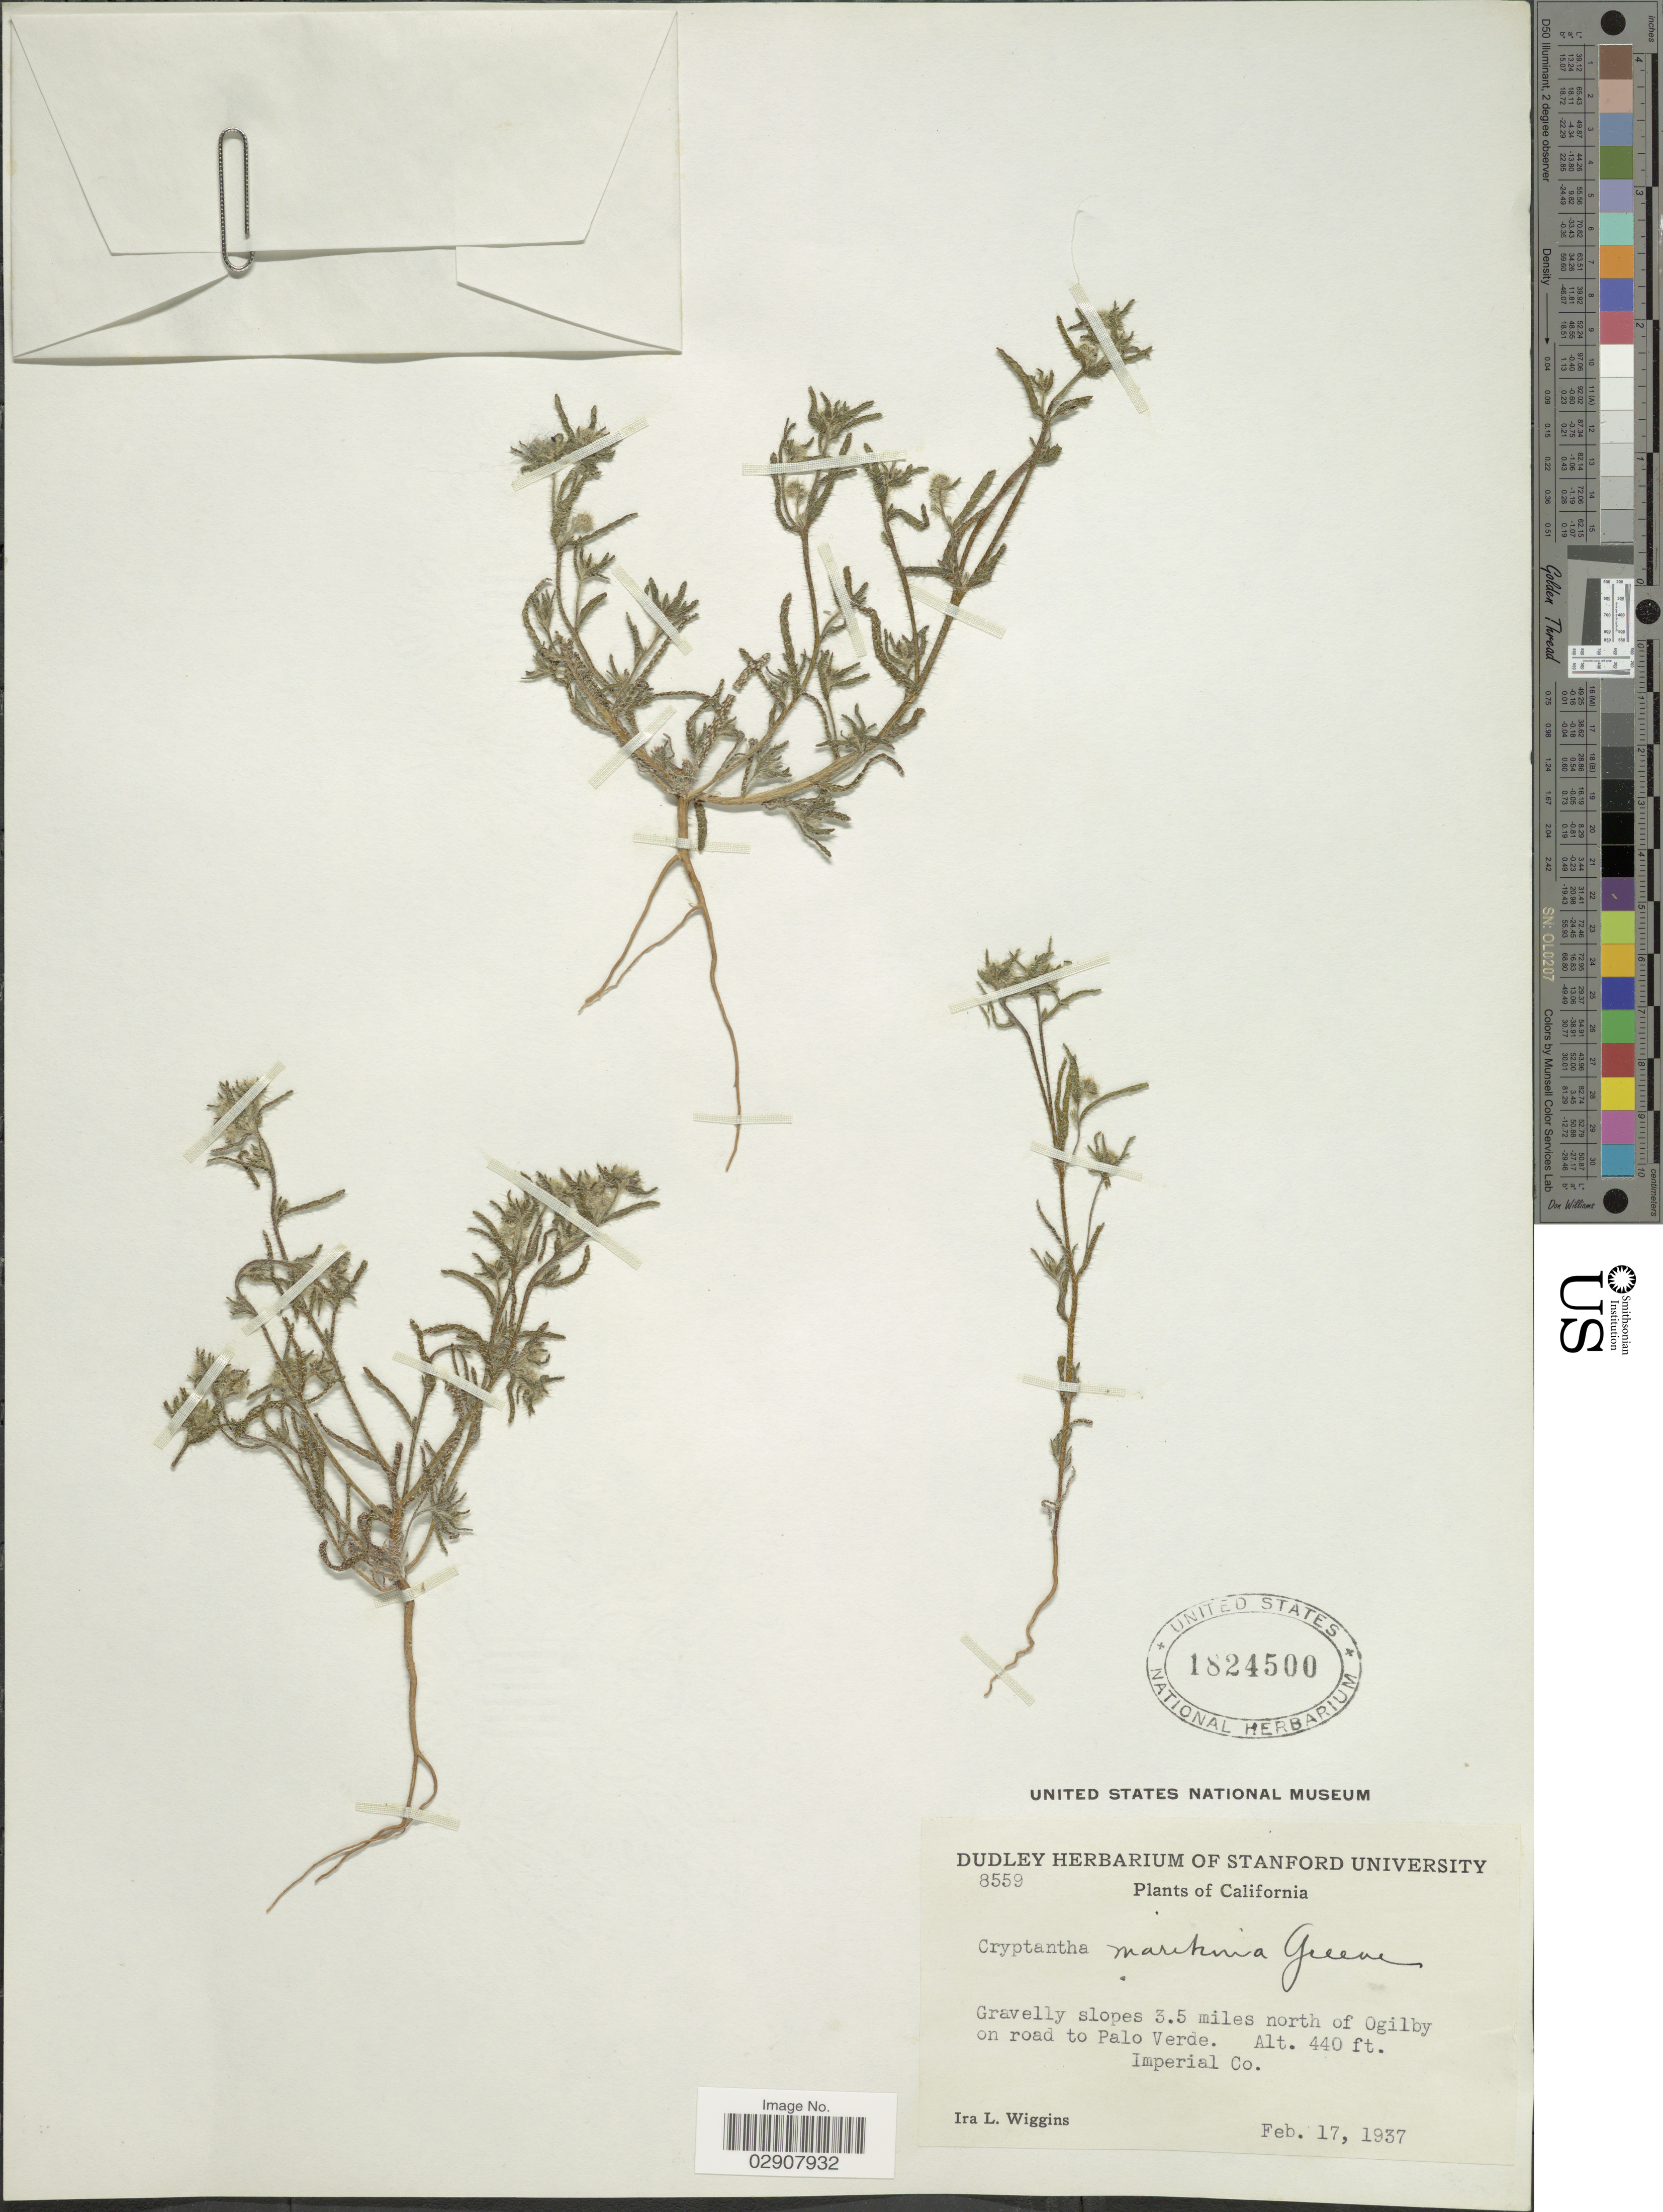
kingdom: Plantae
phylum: Tracheophyta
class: Magnoliopsida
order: Boraginales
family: Boraginaceae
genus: Cryptantha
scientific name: Cryptantha maritima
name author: (Greene) Greene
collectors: I. L. Wiggins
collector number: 8559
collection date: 1937-02-17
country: United States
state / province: California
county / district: Imperial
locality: Gravelly slopes 3.5 miles north of Ogilby on road to Palo Verde. Imperial Co. California.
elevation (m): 134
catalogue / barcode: US 1824500